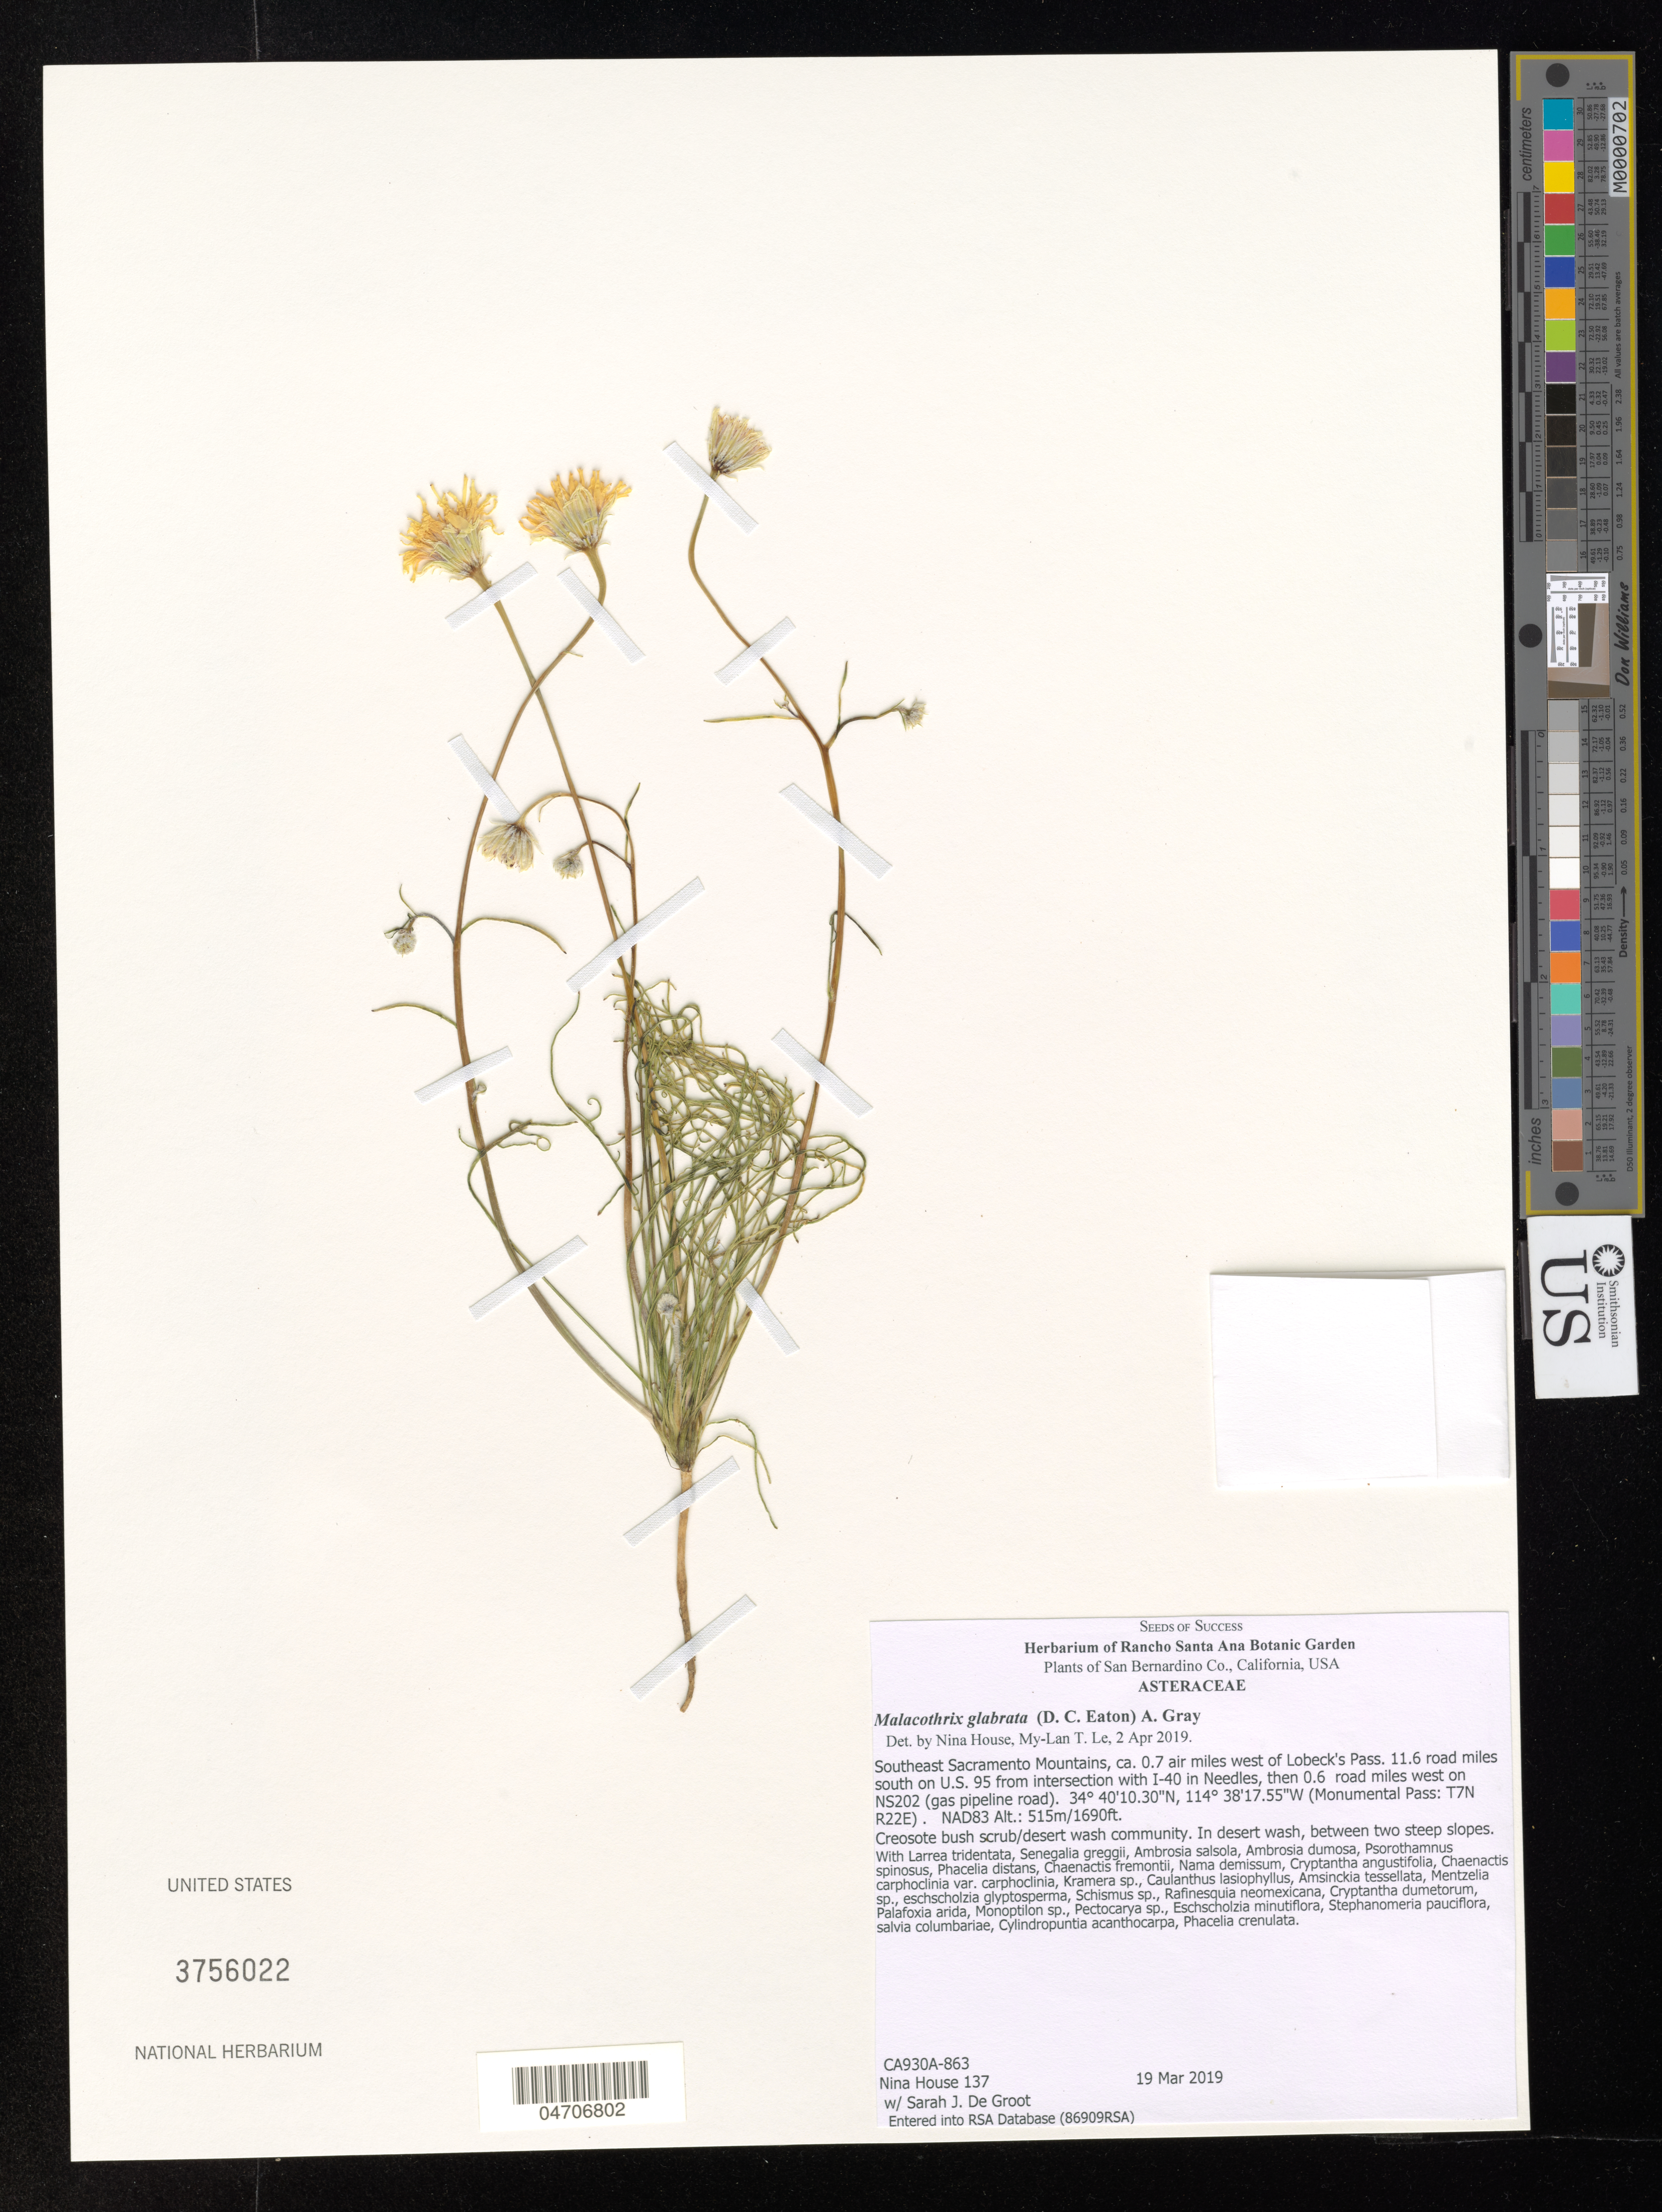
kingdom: Plantae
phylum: Tracheophyta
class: Magnoliopsida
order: Asterales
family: Asteraceae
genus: Malacothrix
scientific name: Malacothrix glabrata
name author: (A. Gray ex D.C. Eaton) A. Gray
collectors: N. House & S. De Groot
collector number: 137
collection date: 2019-03-19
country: United States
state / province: California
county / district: San Bernardino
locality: San Bernardino Co. Southeast Sacramento Mountains, ca. 0.7 air miles west of Lobeck's Pass. 11.6 road miles south on U.S. 95 from intersection I-40 in Needles then 0.6 road miles west on NS202 (gas pipeline road). (Monumental Pass: T7N R22E).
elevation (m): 515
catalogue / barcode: US 3756022